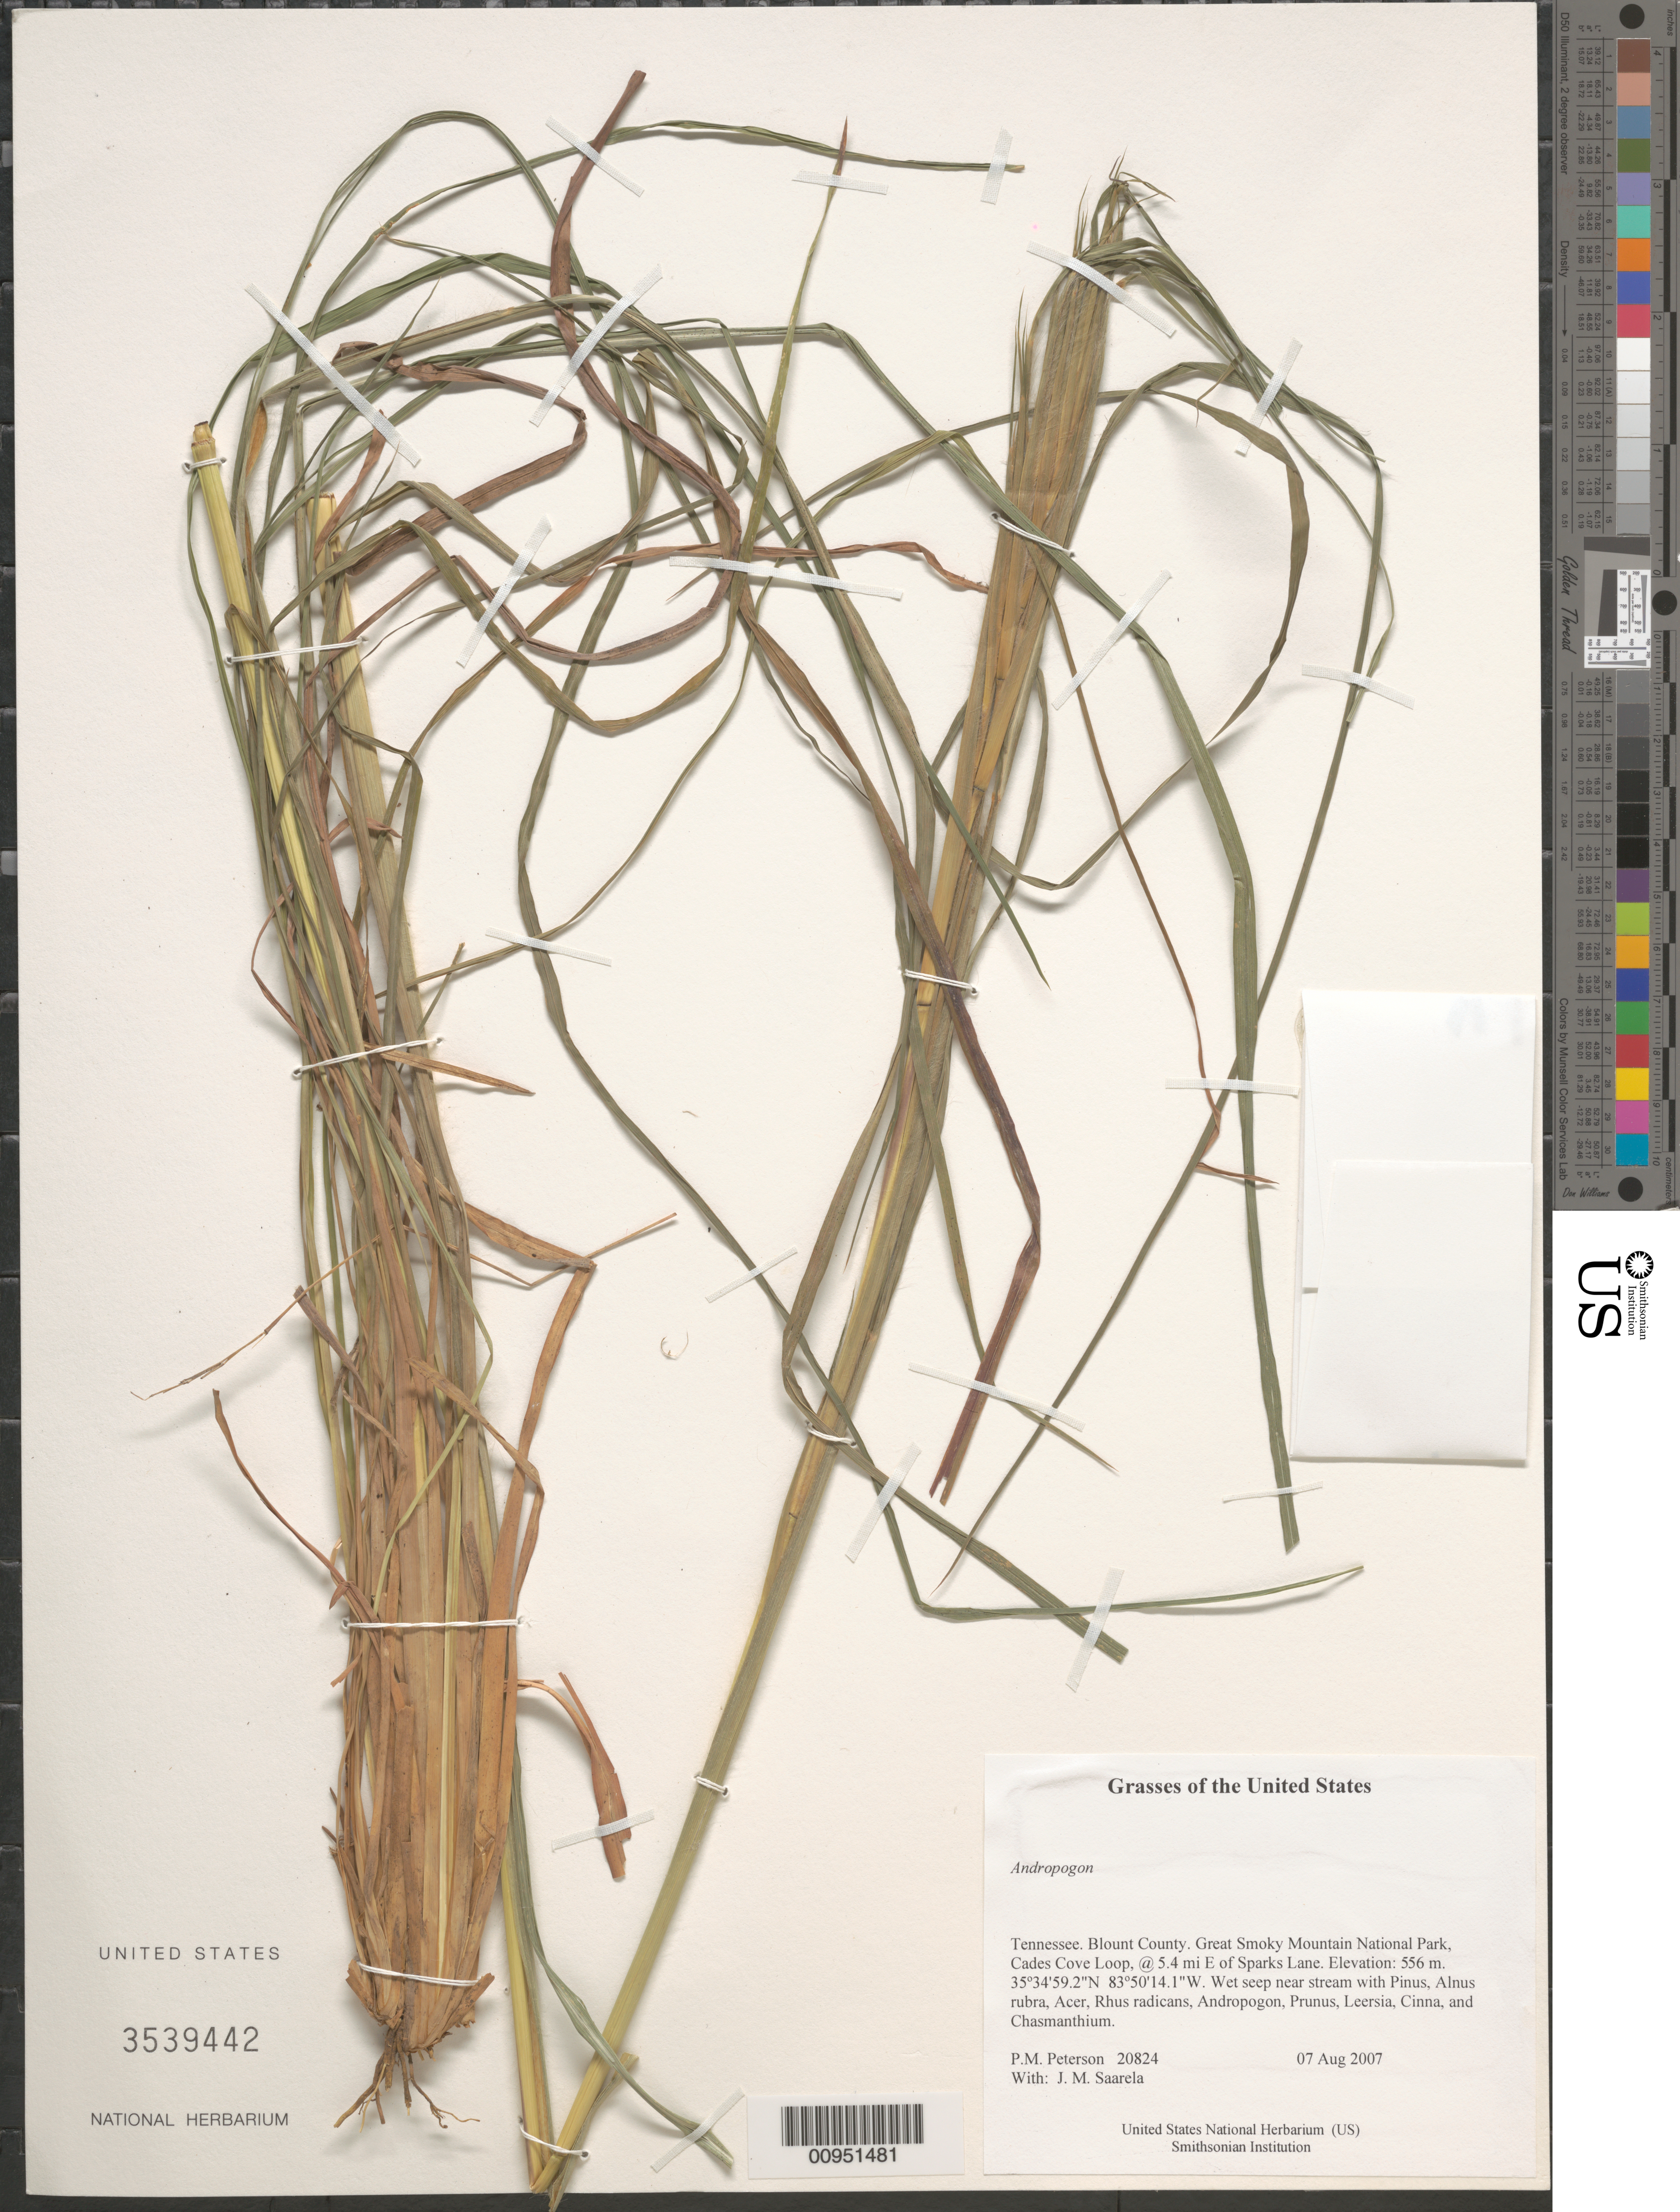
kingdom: Plantae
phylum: Tracheophyta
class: Liliopsida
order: Poales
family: Poaceae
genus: Andropogon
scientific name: Andropogon sp.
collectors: P. M. Peterson & J. Saarela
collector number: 20824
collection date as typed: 07 Aug 2007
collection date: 2007-08-07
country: United States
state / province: Tennessee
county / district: Blount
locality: Great Smoky Mountain National Park, Cades Cove Loop, @ 5.4 mi E of Sparks Lane.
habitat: Wet seep near stream with Pinus, Alnus rubra, Acer, Rhus radicans, Andropogon, Prunus, Leersia, Cinna, and Chasmanthium.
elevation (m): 556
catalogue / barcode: US 3539442